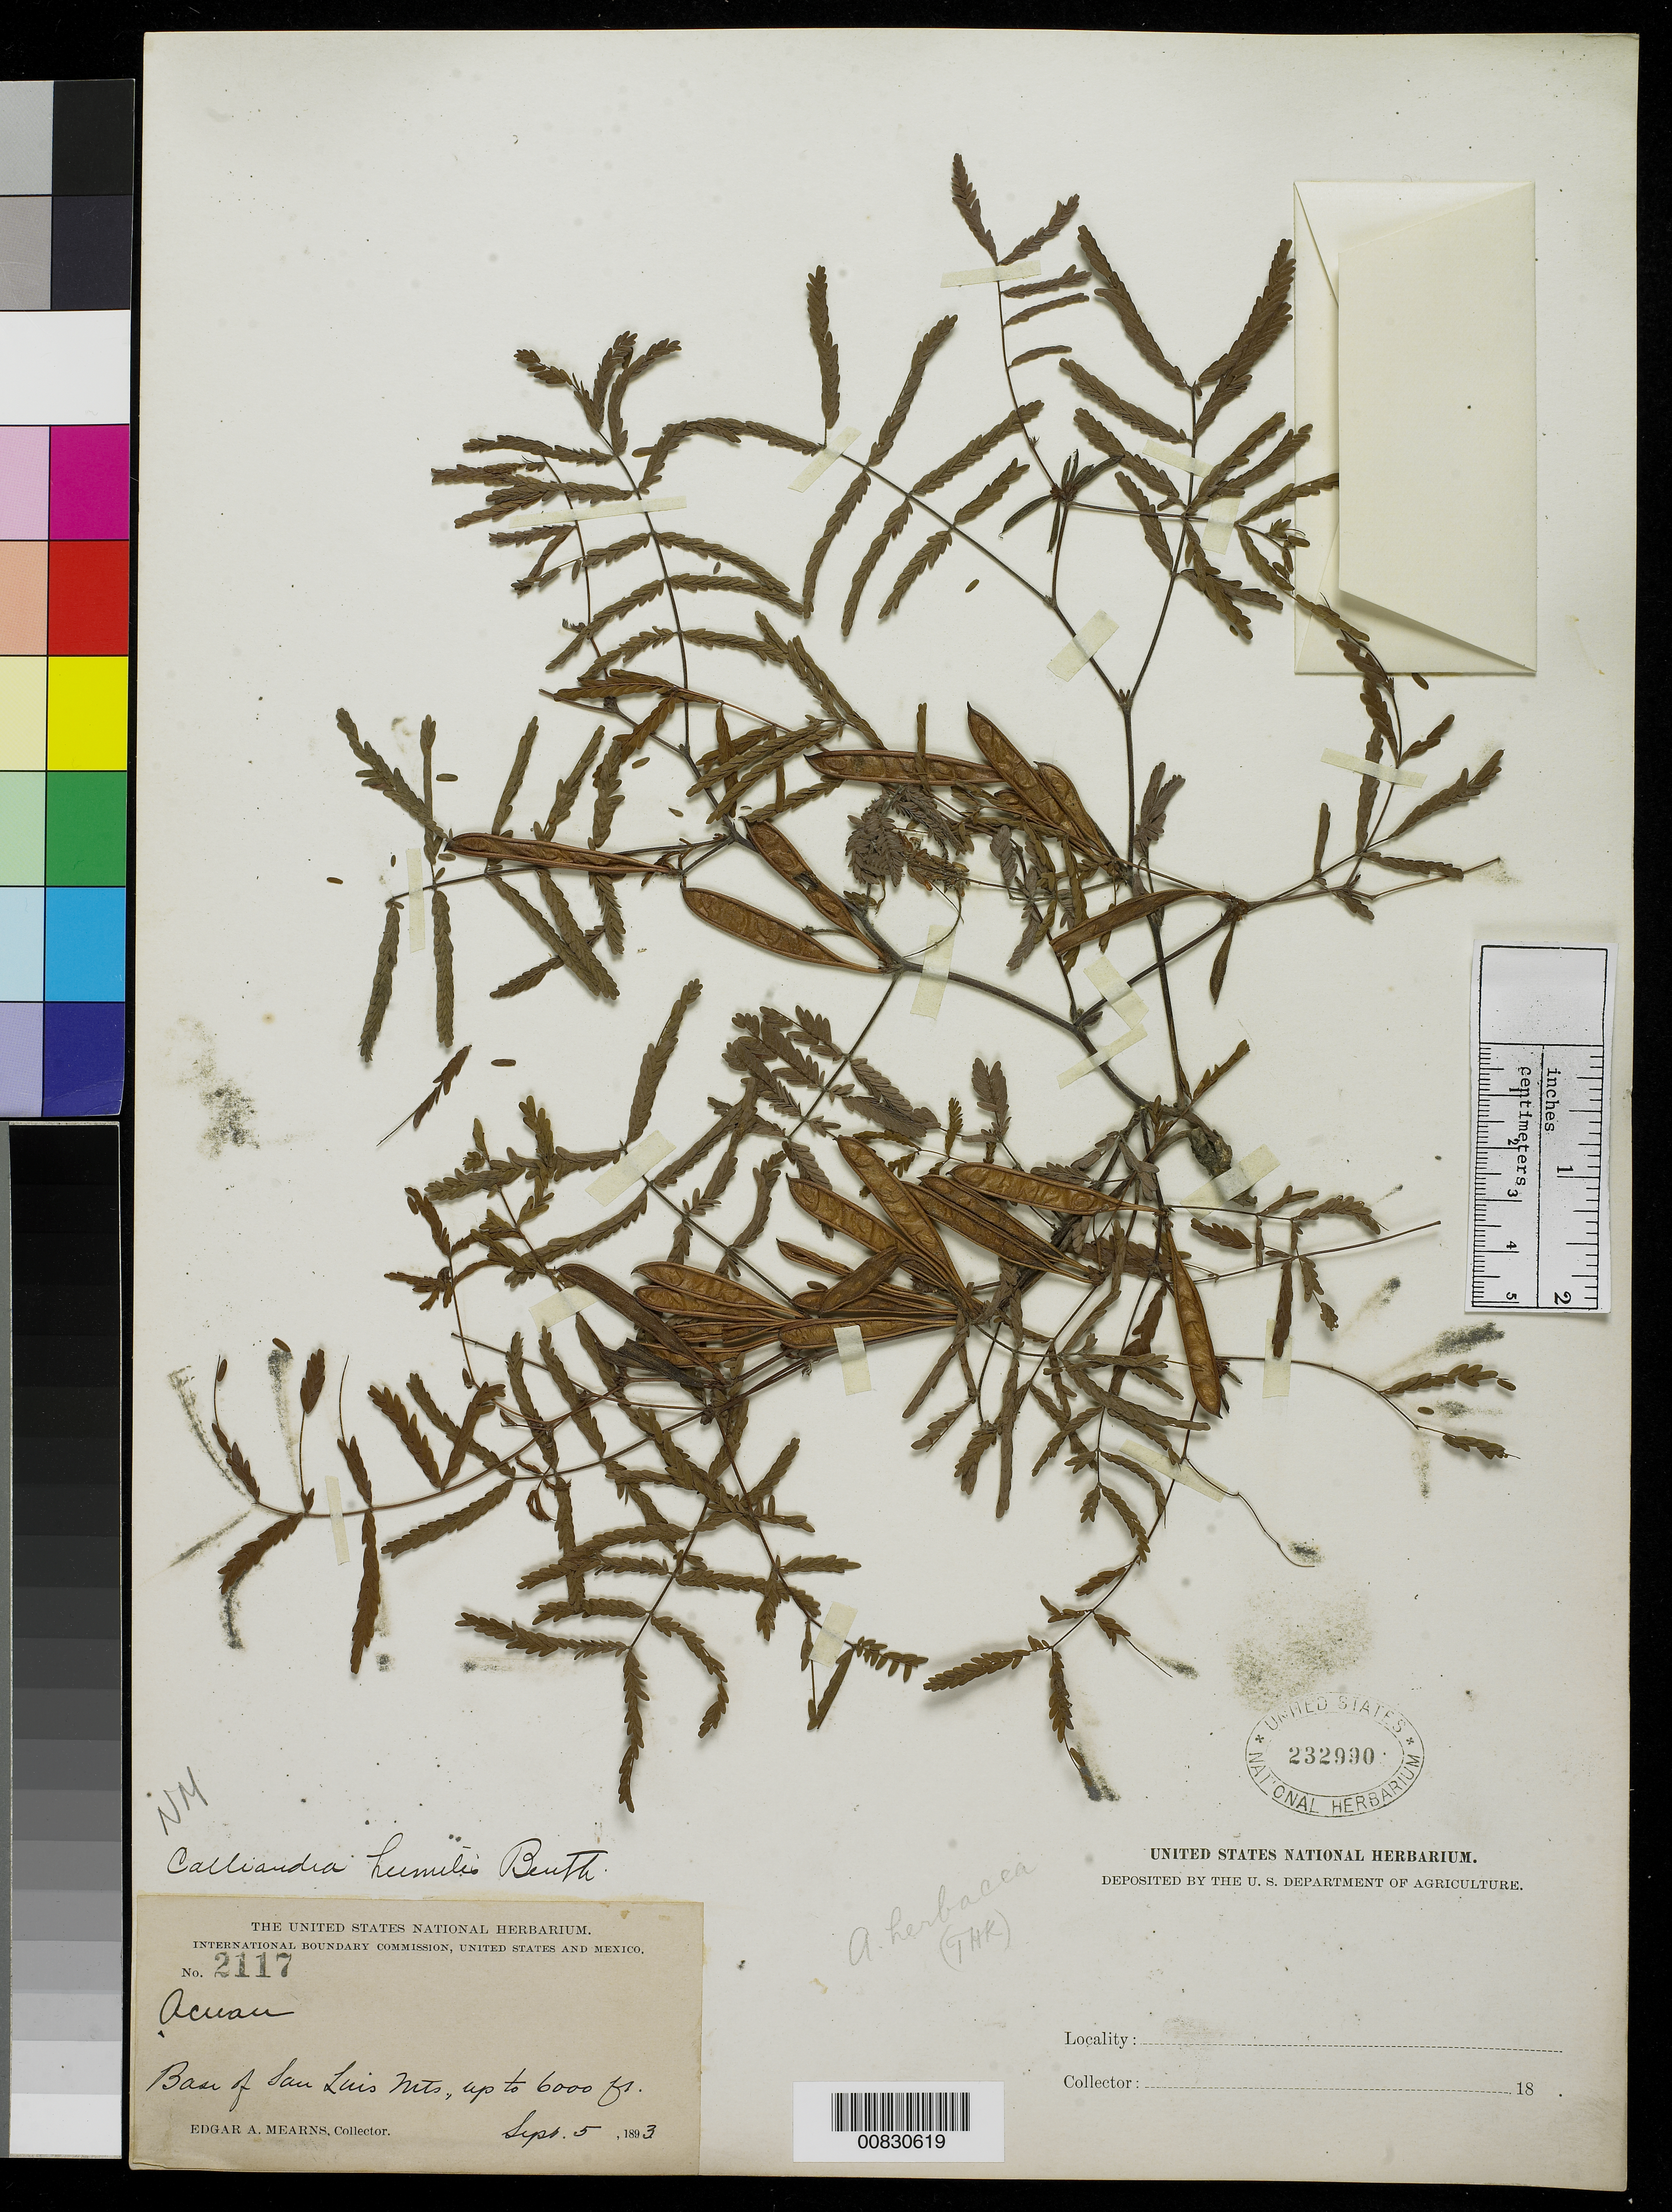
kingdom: Plantae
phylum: Tracheophyta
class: Magnoliopsida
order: Fabales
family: Fabaceae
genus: Calliandra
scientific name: Calliandra humilis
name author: Benth.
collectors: E. A. Mearns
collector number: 2117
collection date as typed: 05 Sep 1893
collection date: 1893-09-05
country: United States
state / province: New Mexico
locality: Base of San Luis Mts.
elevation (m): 1829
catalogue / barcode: US 232990